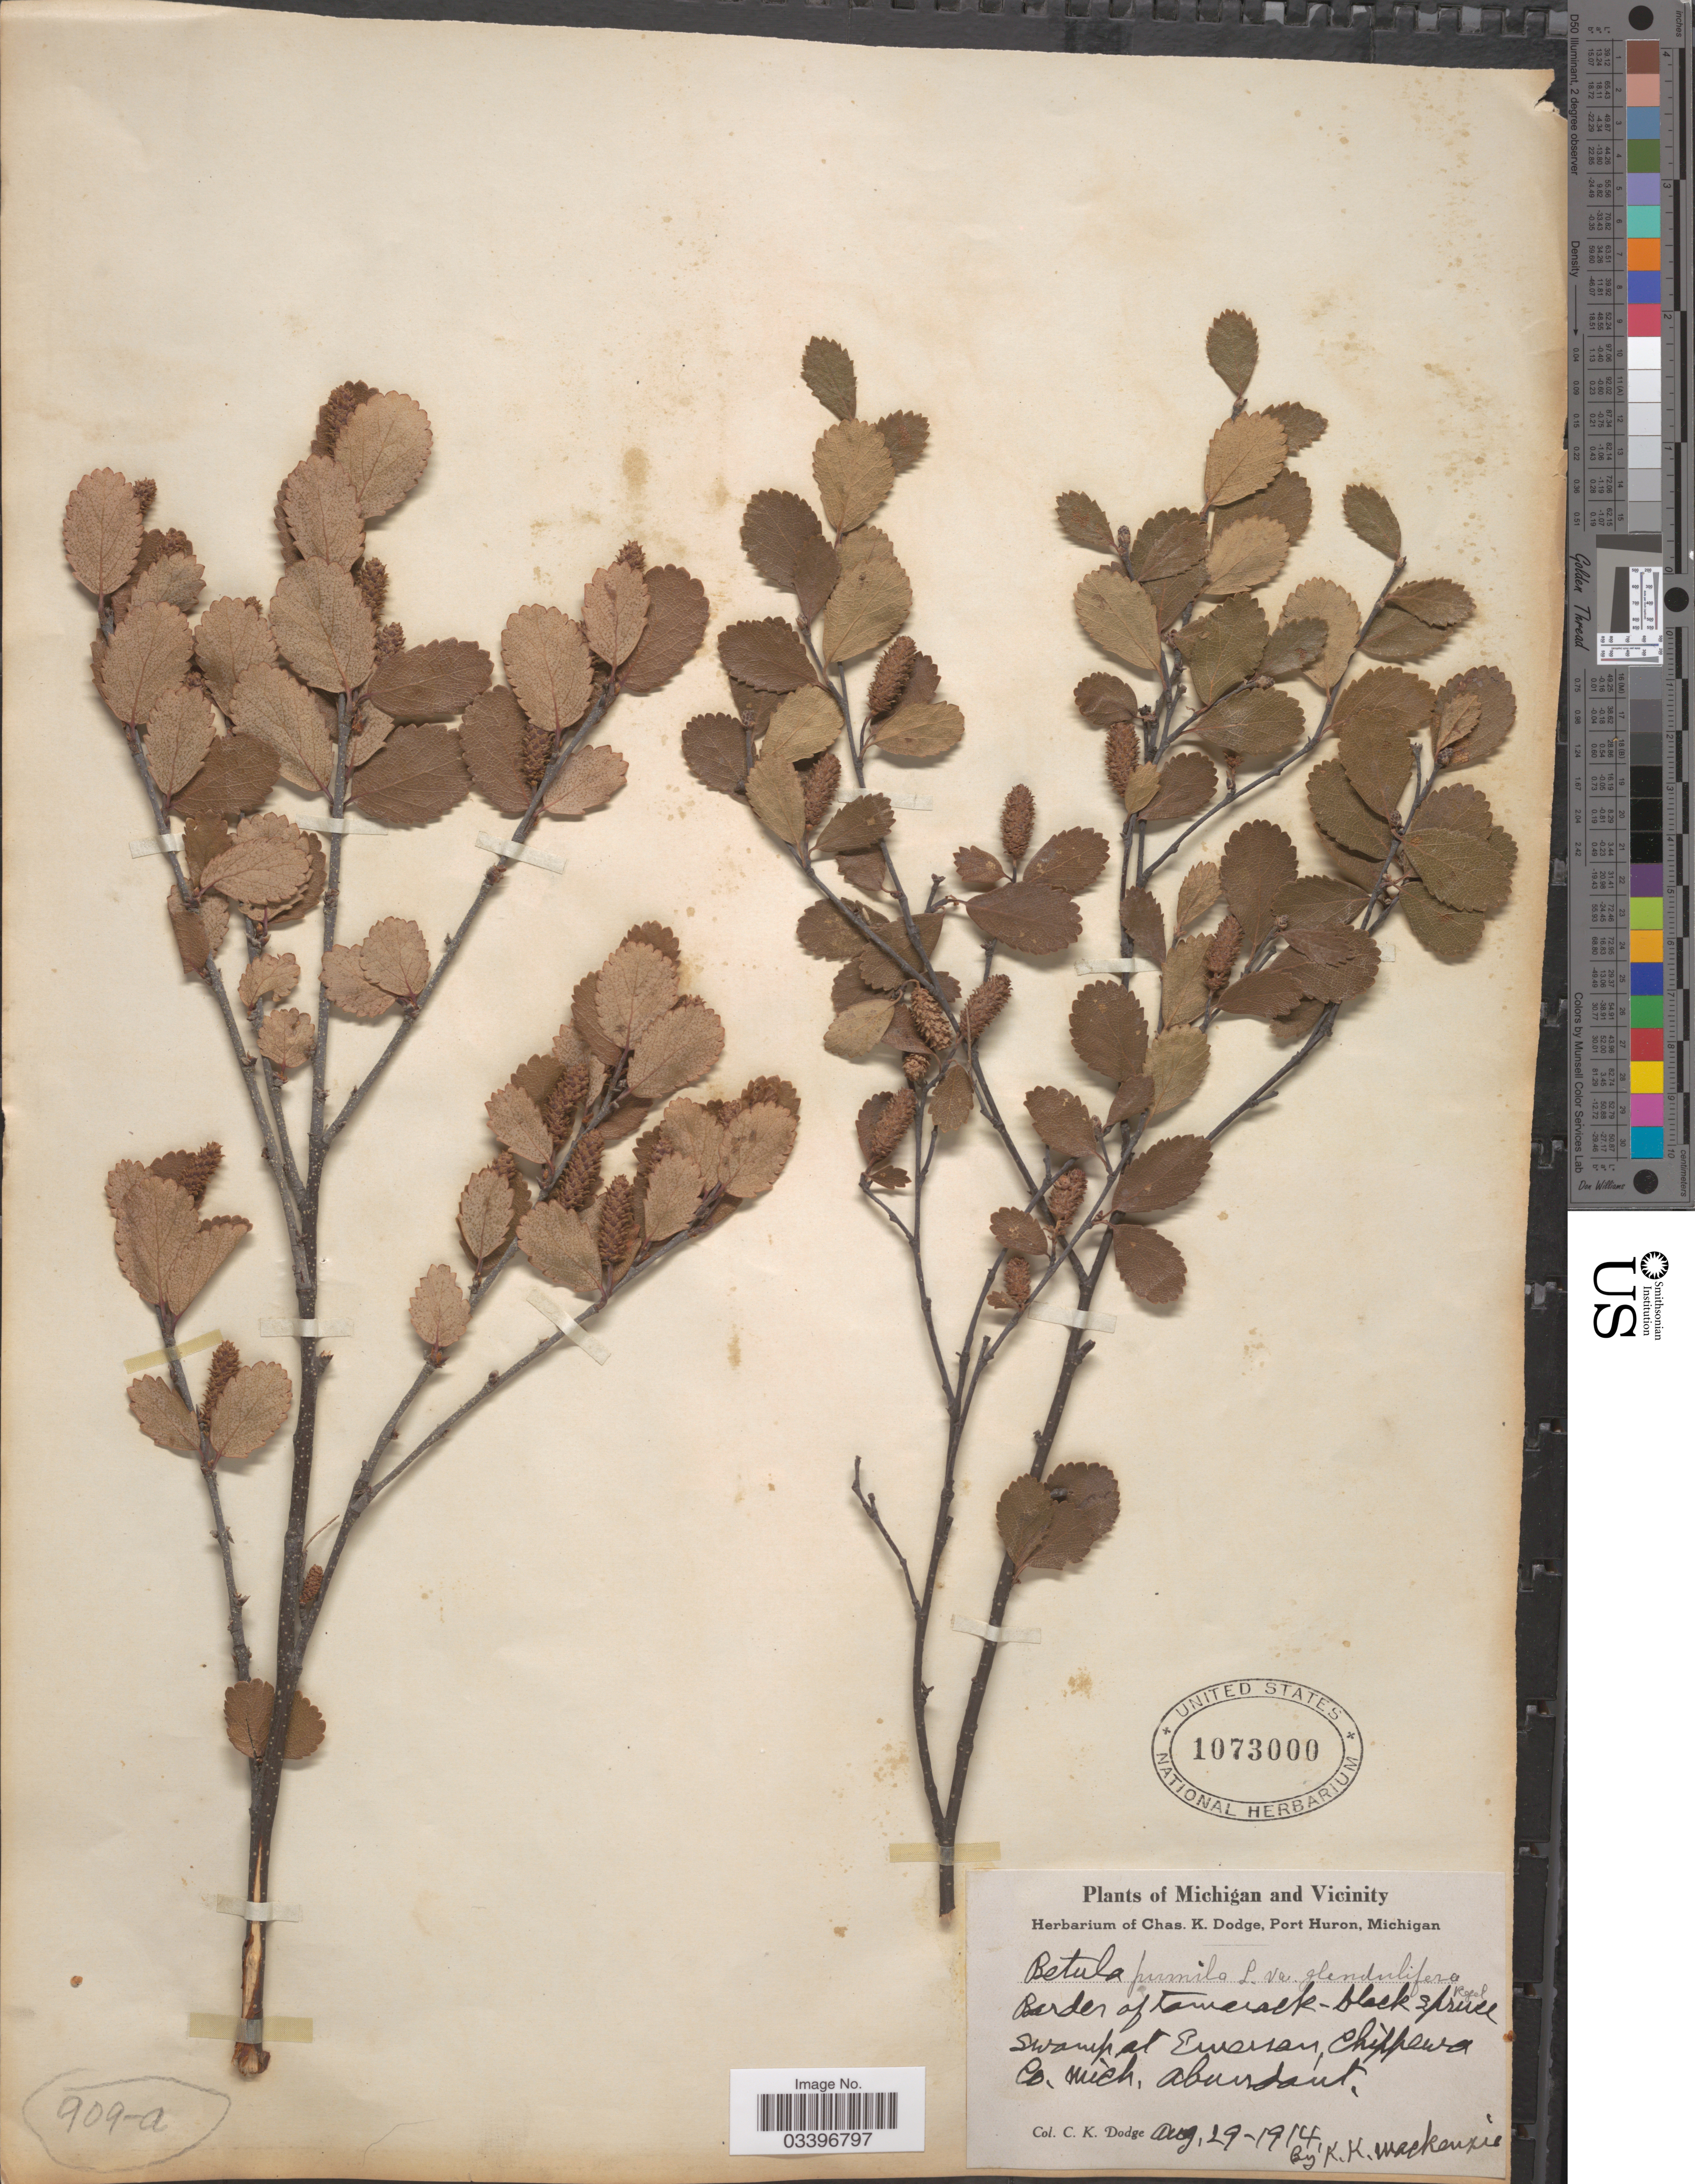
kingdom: Plantae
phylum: Tracheophyta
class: Magnoliopsida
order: Fagales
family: Betulaceae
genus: Betula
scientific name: Betula pumila var. glandulifera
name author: Regel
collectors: C. K. Dodge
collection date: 1914-08-29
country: United States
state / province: Michigan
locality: Michigan and Vicinity. Border of Tamarack, Swamp at Emerson, Chippewa Co.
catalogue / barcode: US 1073000